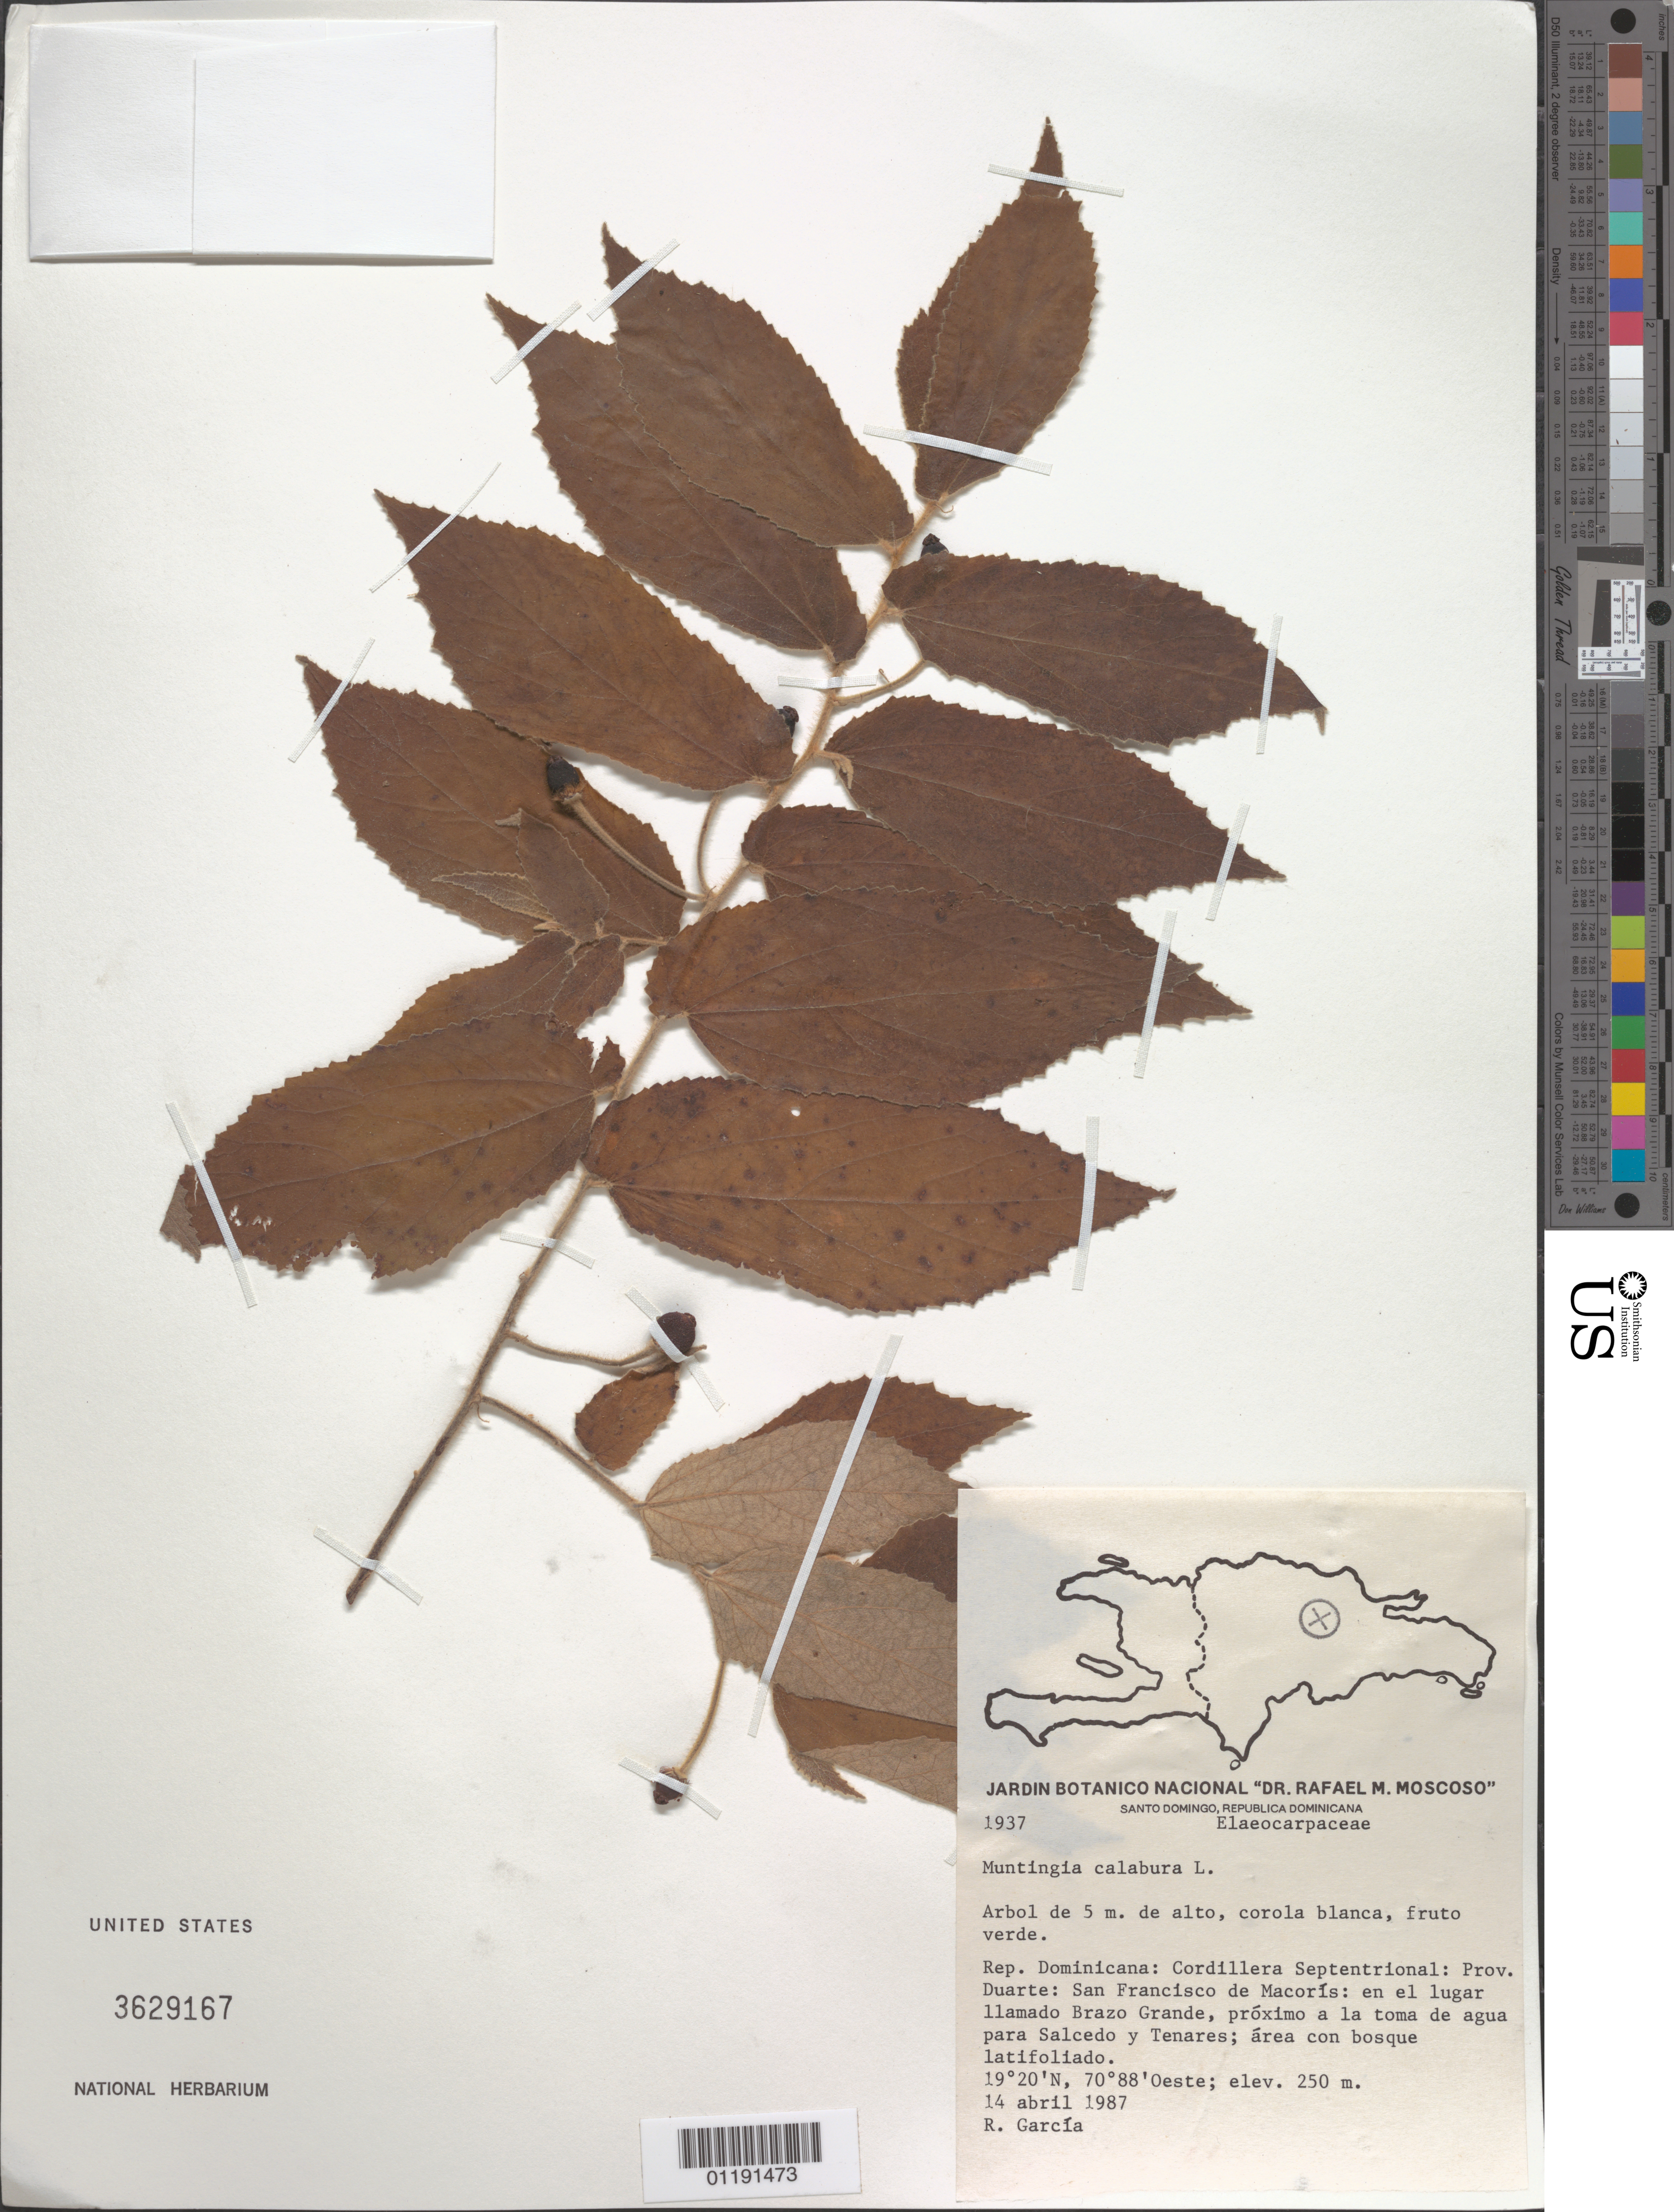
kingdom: Plantae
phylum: Tracheophyta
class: Magnoliopsida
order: Malvales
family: Muntingiaceae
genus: Muntingia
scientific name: Muntingia calabura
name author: L.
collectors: R. G. García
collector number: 1937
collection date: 1987-04-14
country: Dominican Republic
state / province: Duarte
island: Hispaniola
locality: Cordillera Septentrional: San Francisco de Macorís: in the place called Brazo Grande, near the water intake for Salcedo and Tenares.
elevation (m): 250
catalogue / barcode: US 3629167